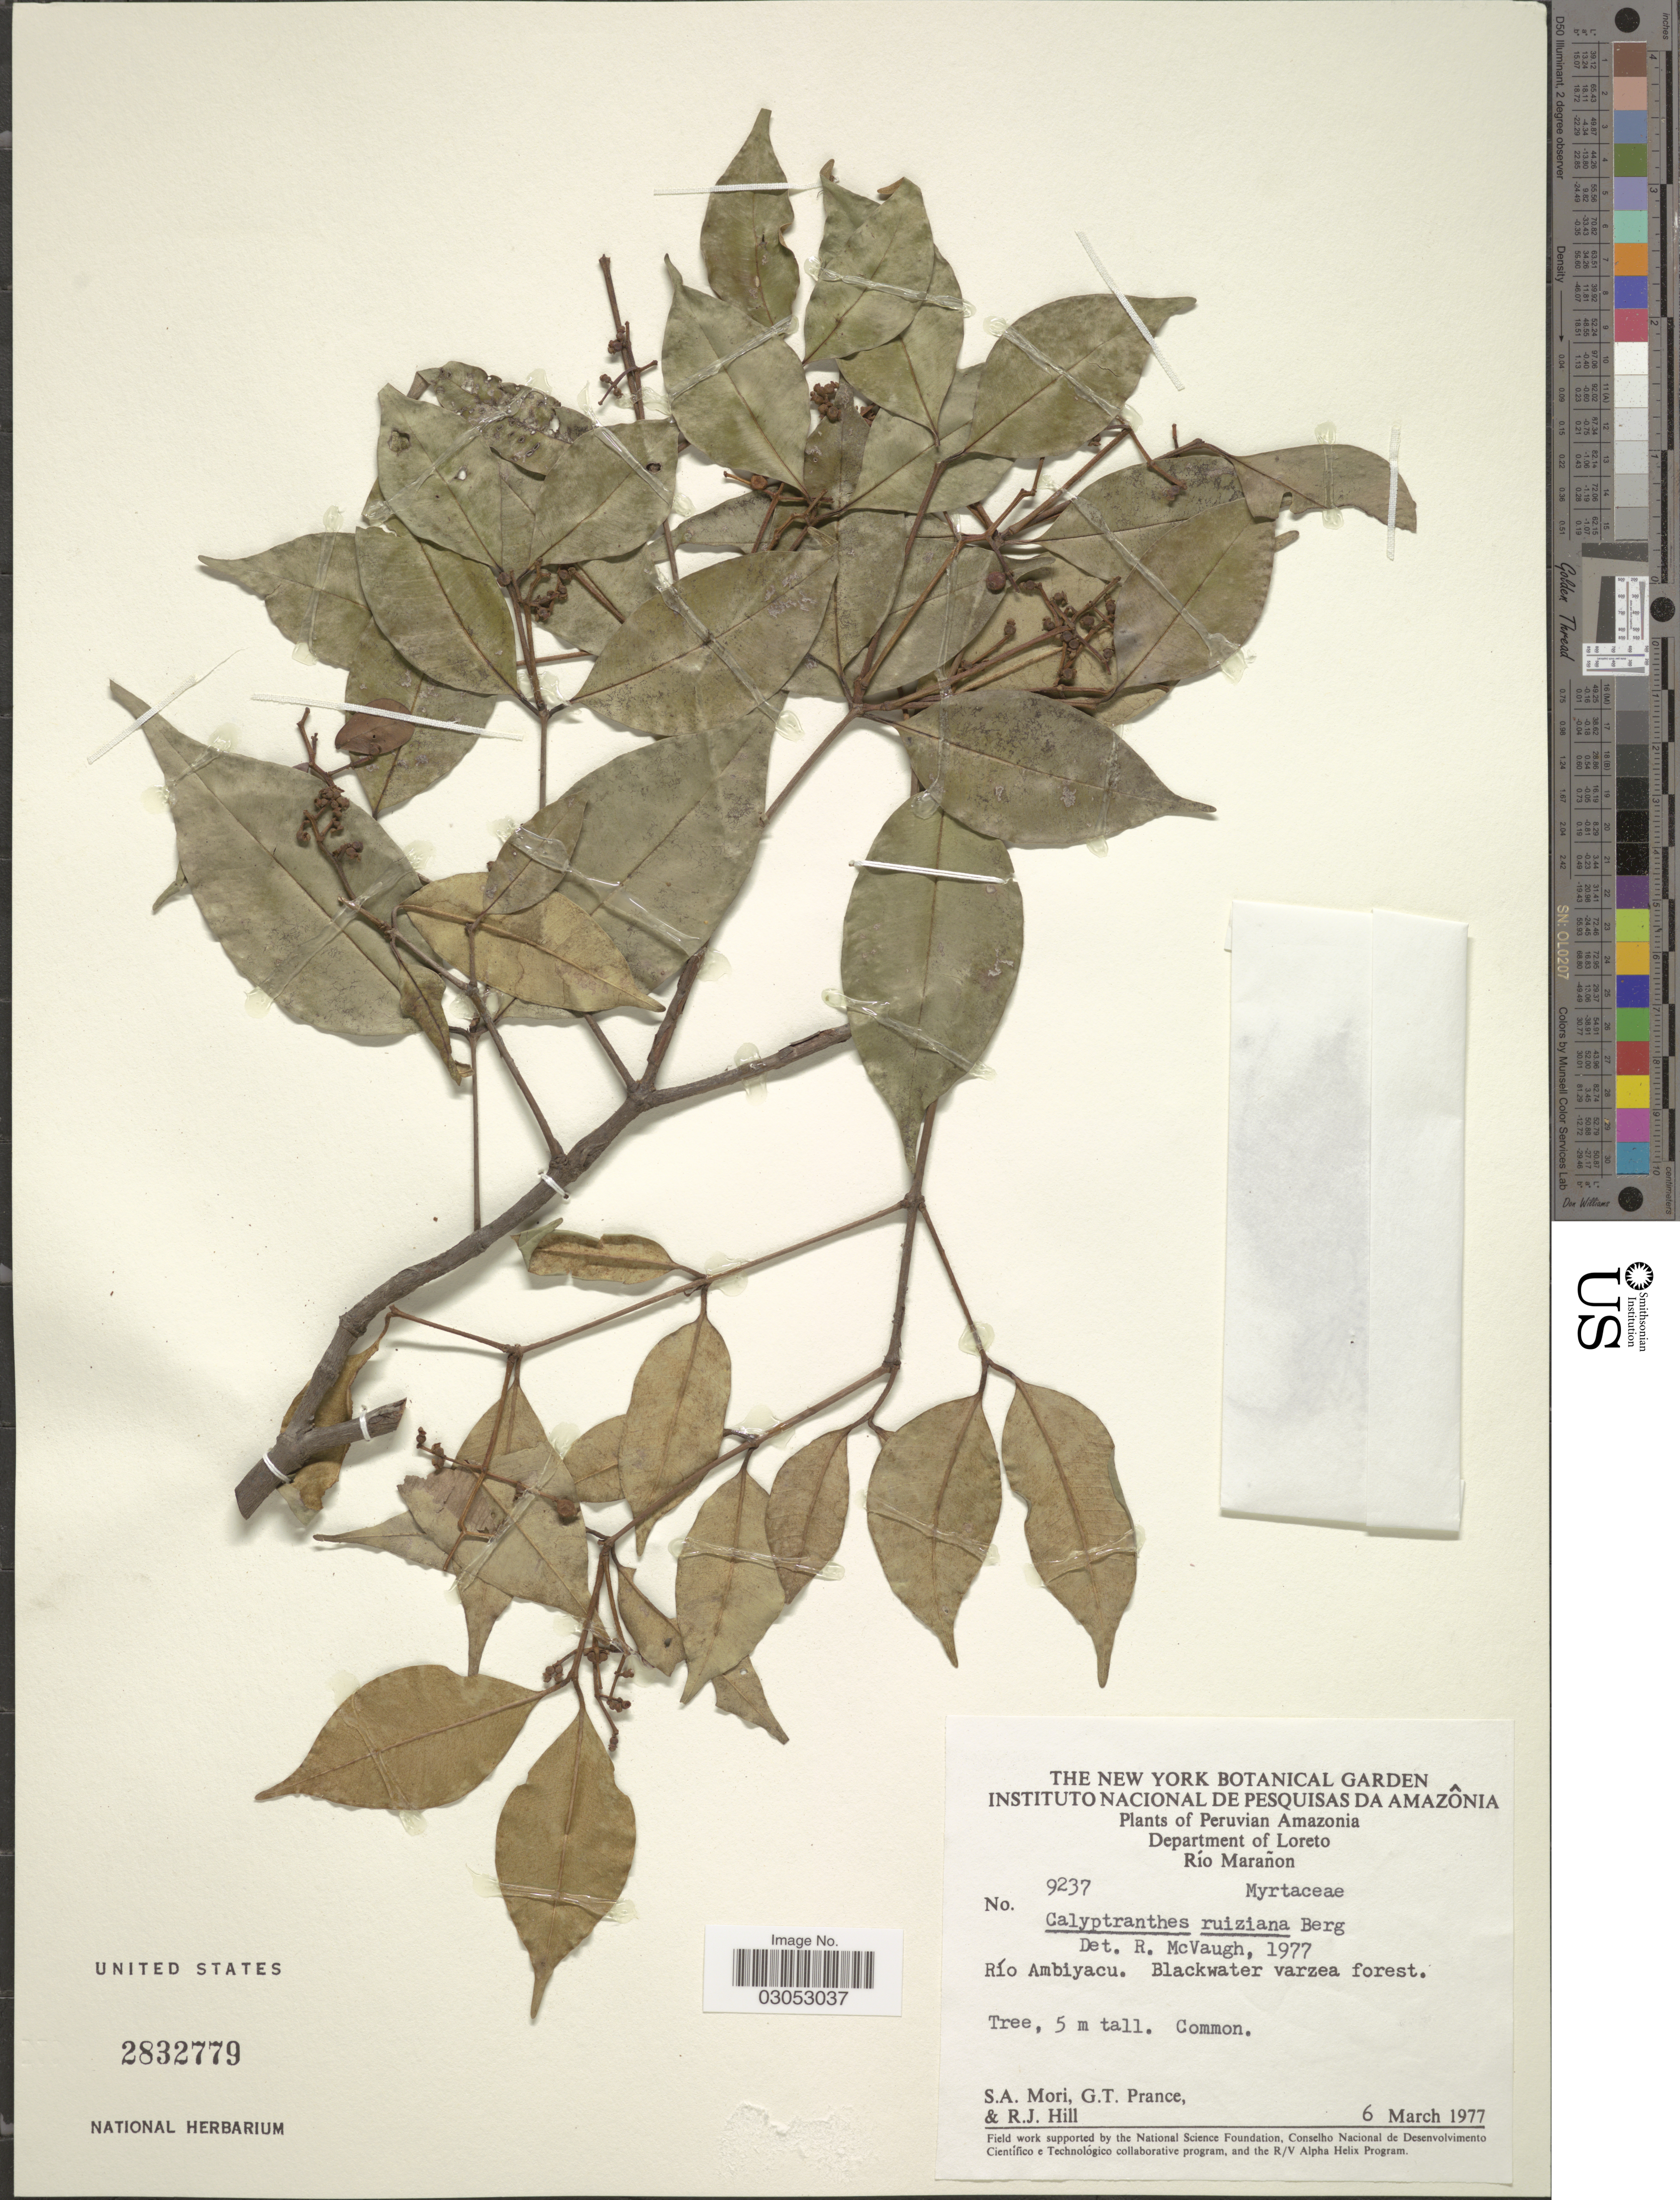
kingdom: Plantae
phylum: Tracheophyta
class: Magnoliopsida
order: Myrtales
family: Myrtaceae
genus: Myrcia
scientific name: Myrcia ruiziana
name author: (O. Berg) A.R. Lourenço & Parra-Os.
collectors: S. Mori, G. T. Prance & R. J. Hill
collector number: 9237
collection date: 1977-03-06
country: Peru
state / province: Loreto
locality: Peruvian Amazonia, Department of Loreto, Río Marañon, Río Ambiyacu. Blackwater varzea forest.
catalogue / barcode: US 2832779